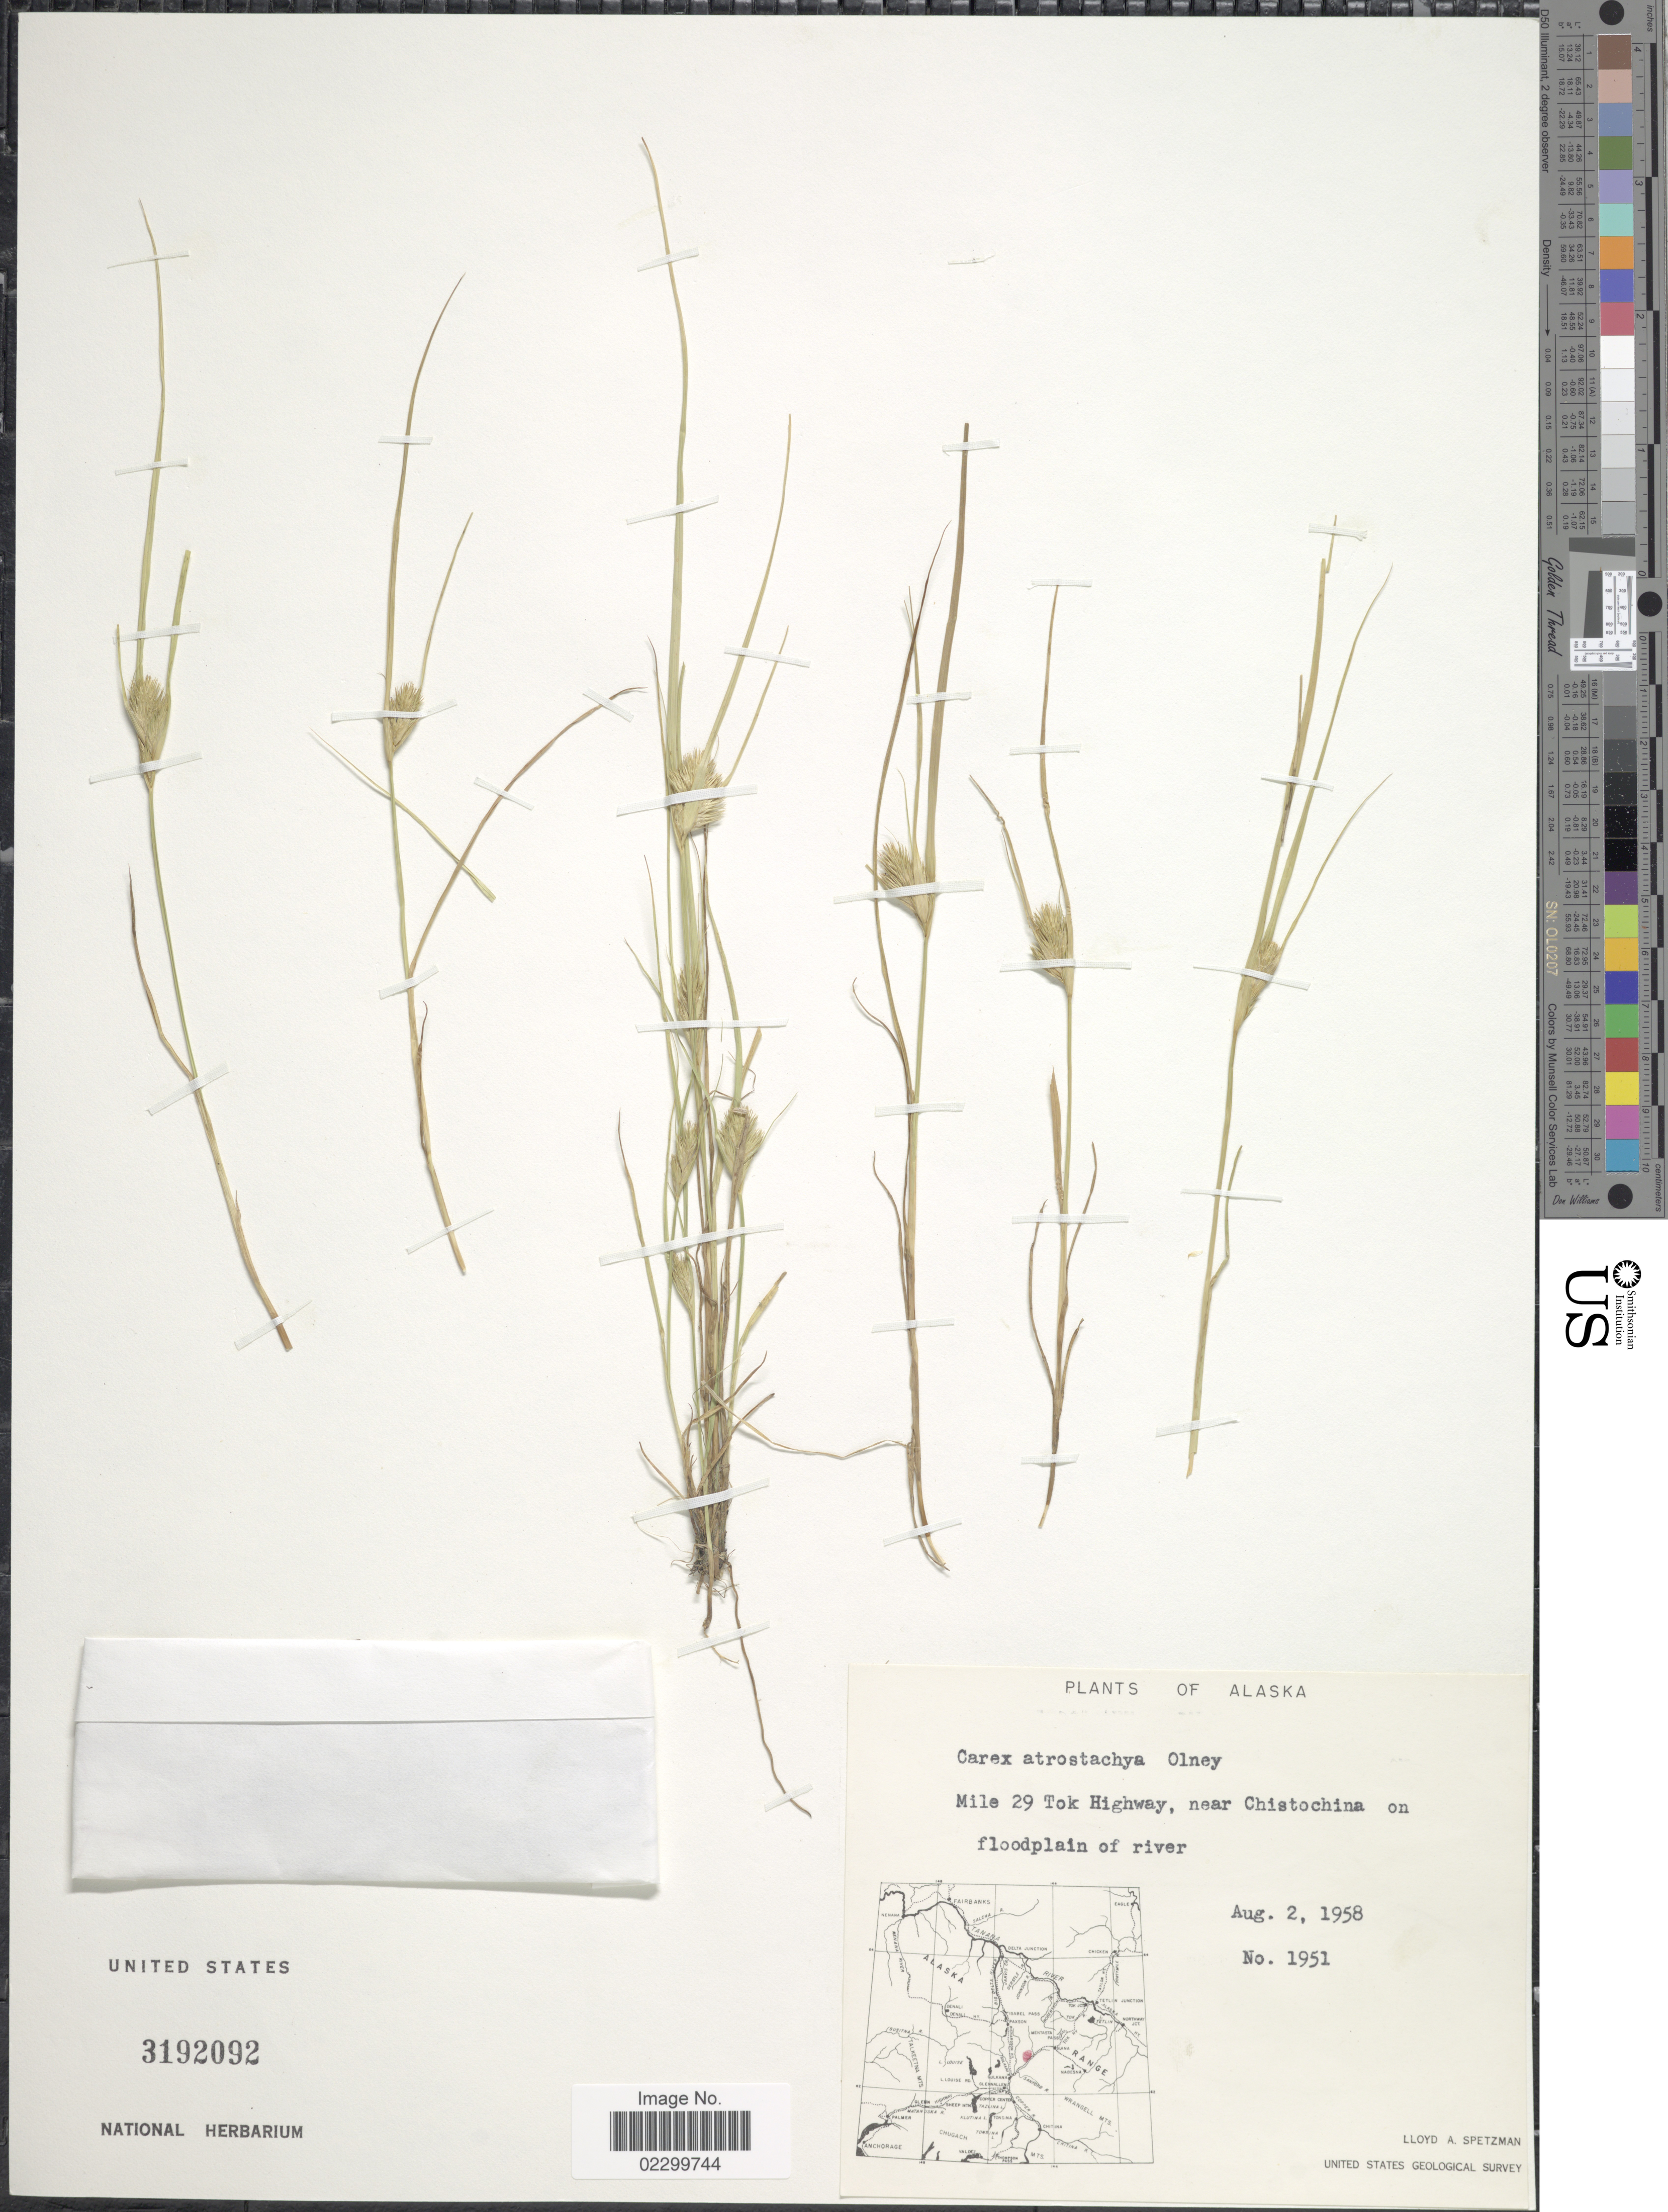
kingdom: Plantae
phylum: Tracheophyta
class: Liliopsida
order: Poales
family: Cyperaceae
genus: Carex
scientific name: Carex athrostachya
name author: Olney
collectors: L. Spetzman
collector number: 1951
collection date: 1958-08-02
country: United States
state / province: Alaska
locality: Mile 29 Tok Highway, near Chistochina on floodplain of river.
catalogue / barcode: US 3192092